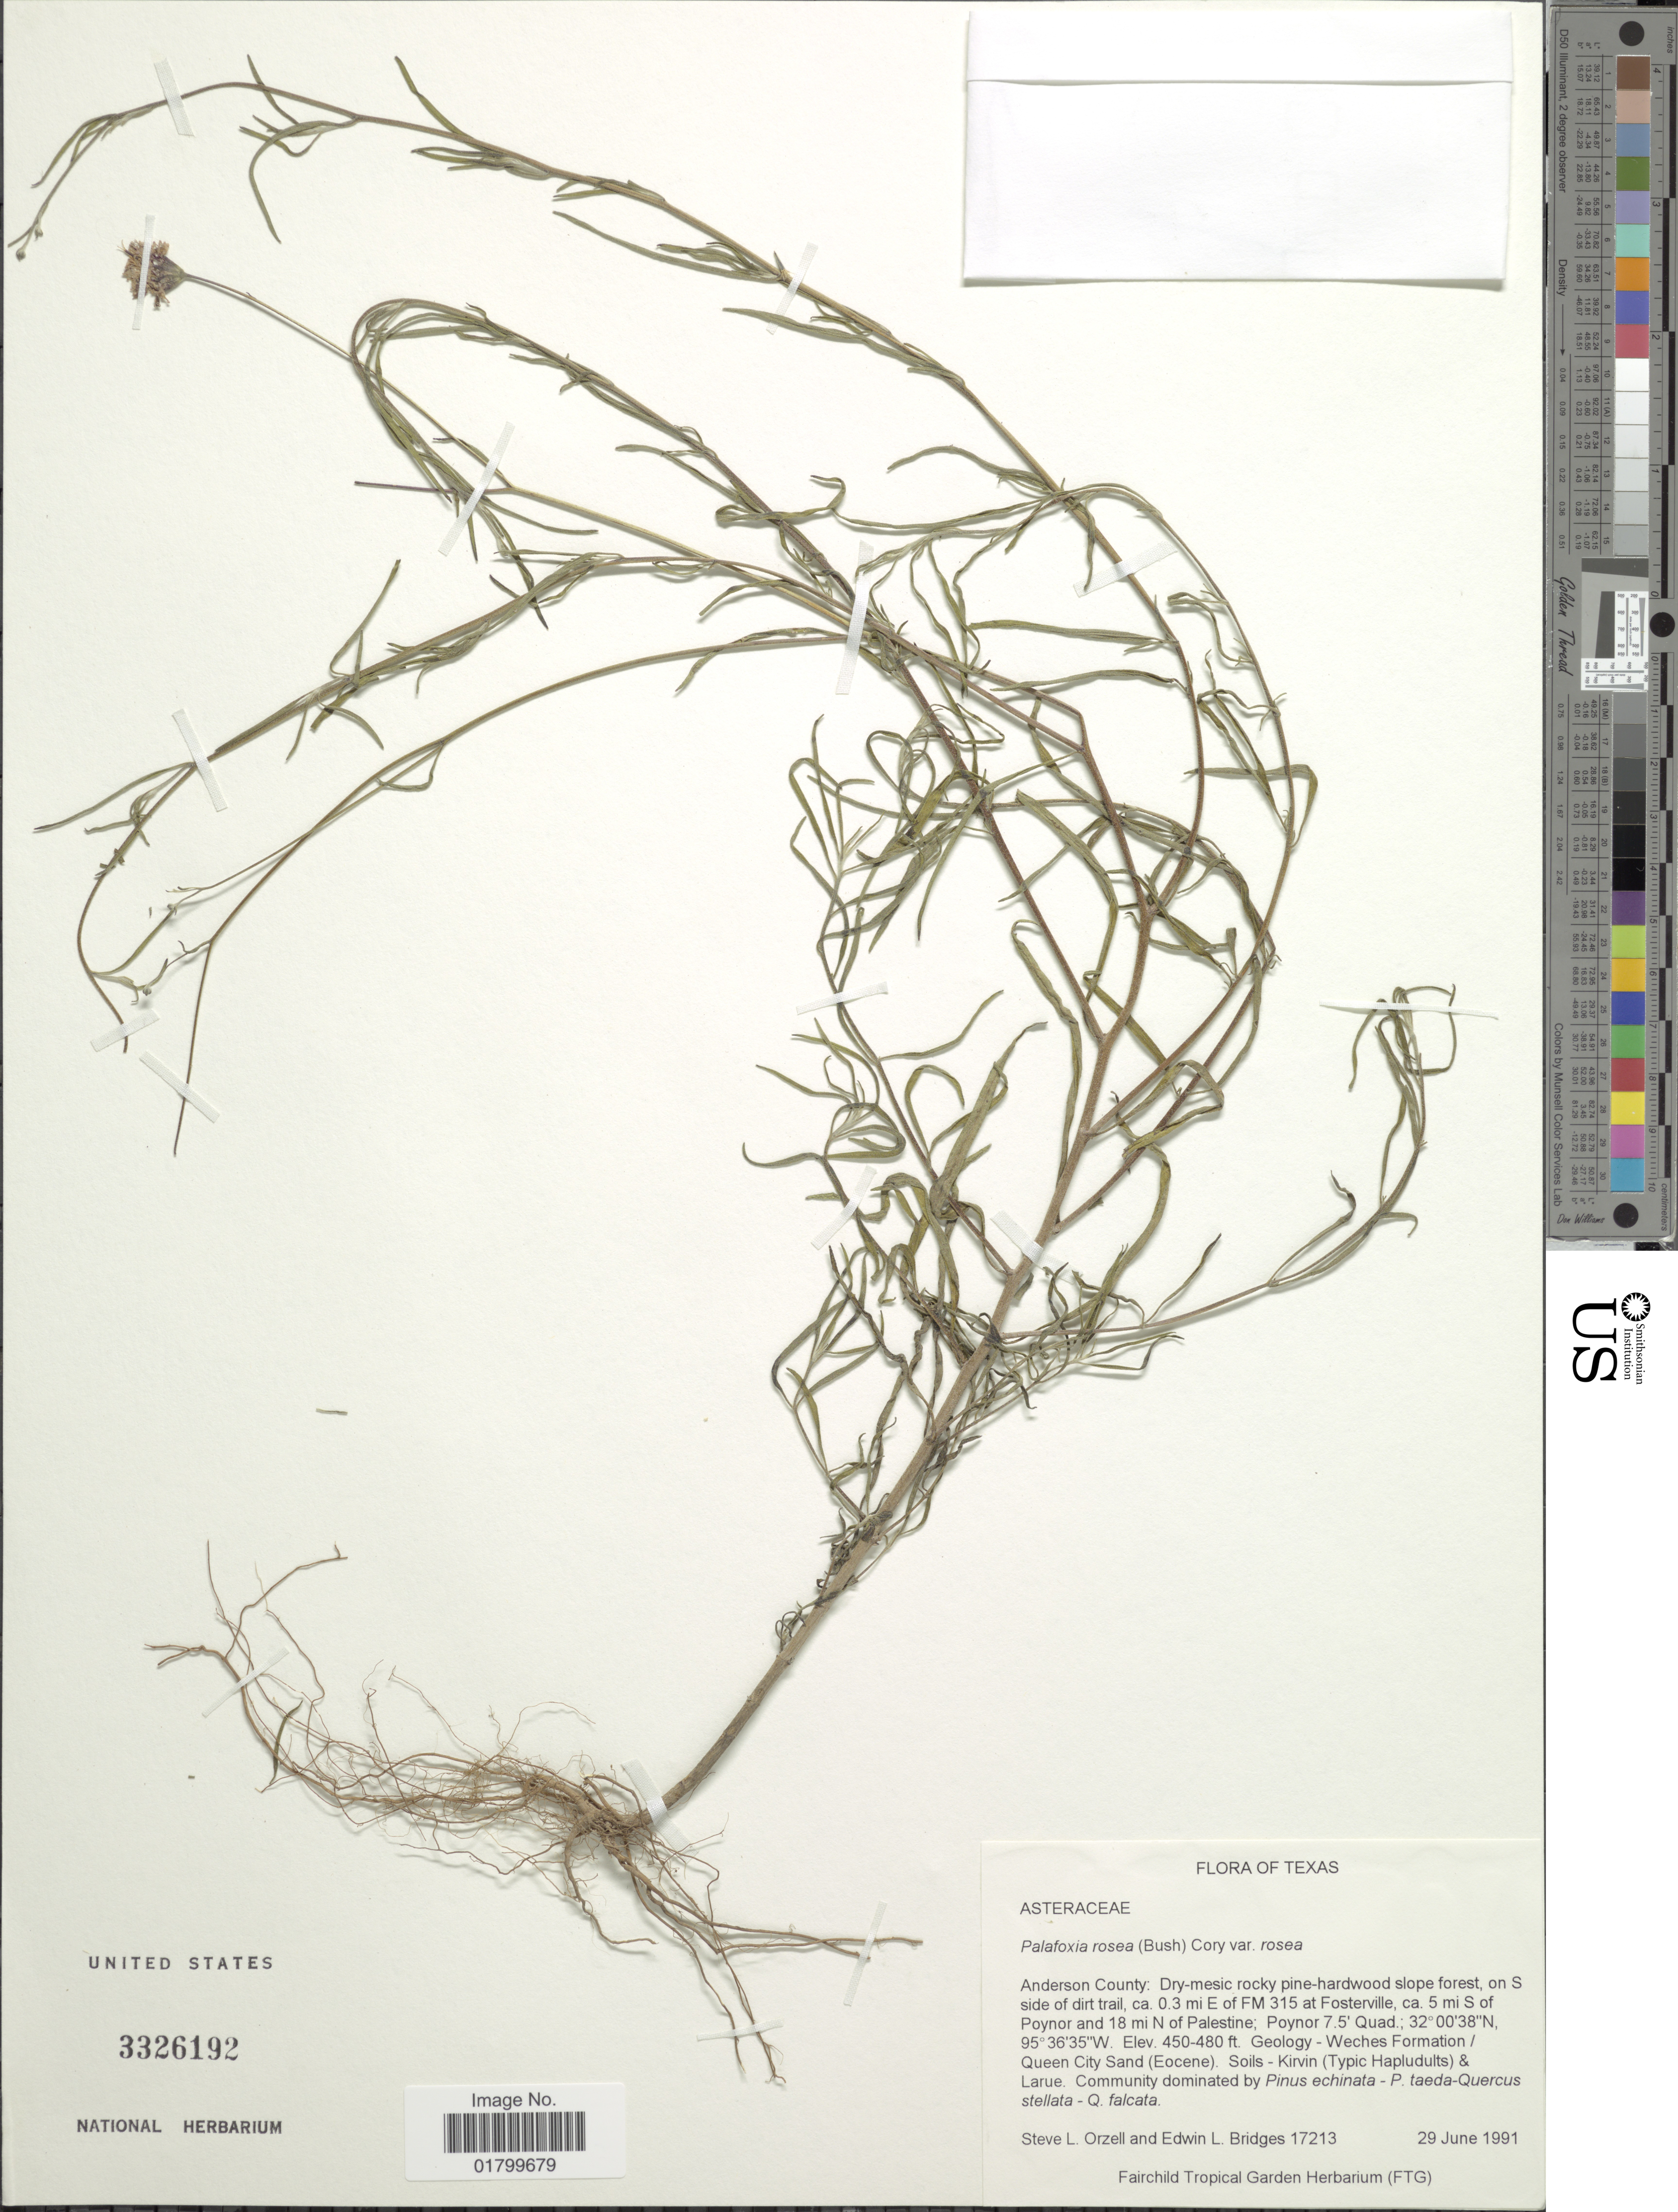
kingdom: Plantae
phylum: Tracheophyta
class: Magnoliopsida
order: Asterales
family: Asteraceae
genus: Palafoxia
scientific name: Palafoxia rosea var. rosea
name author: (Bush) Cory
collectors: S. Orzell & E. Bridges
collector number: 17213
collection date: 1991-06-29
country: United States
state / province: Texas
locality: Anderson County: Dry-mesic rocky pine-hardwood slope forest, on S side of dirt trail, 0.3 mi E of FM 315 at Fosterville, 5 mi S of Poynor and 18 mi N of Palenstine, Poynor 7.5' Quad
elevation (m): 137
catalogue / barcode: US 3326192